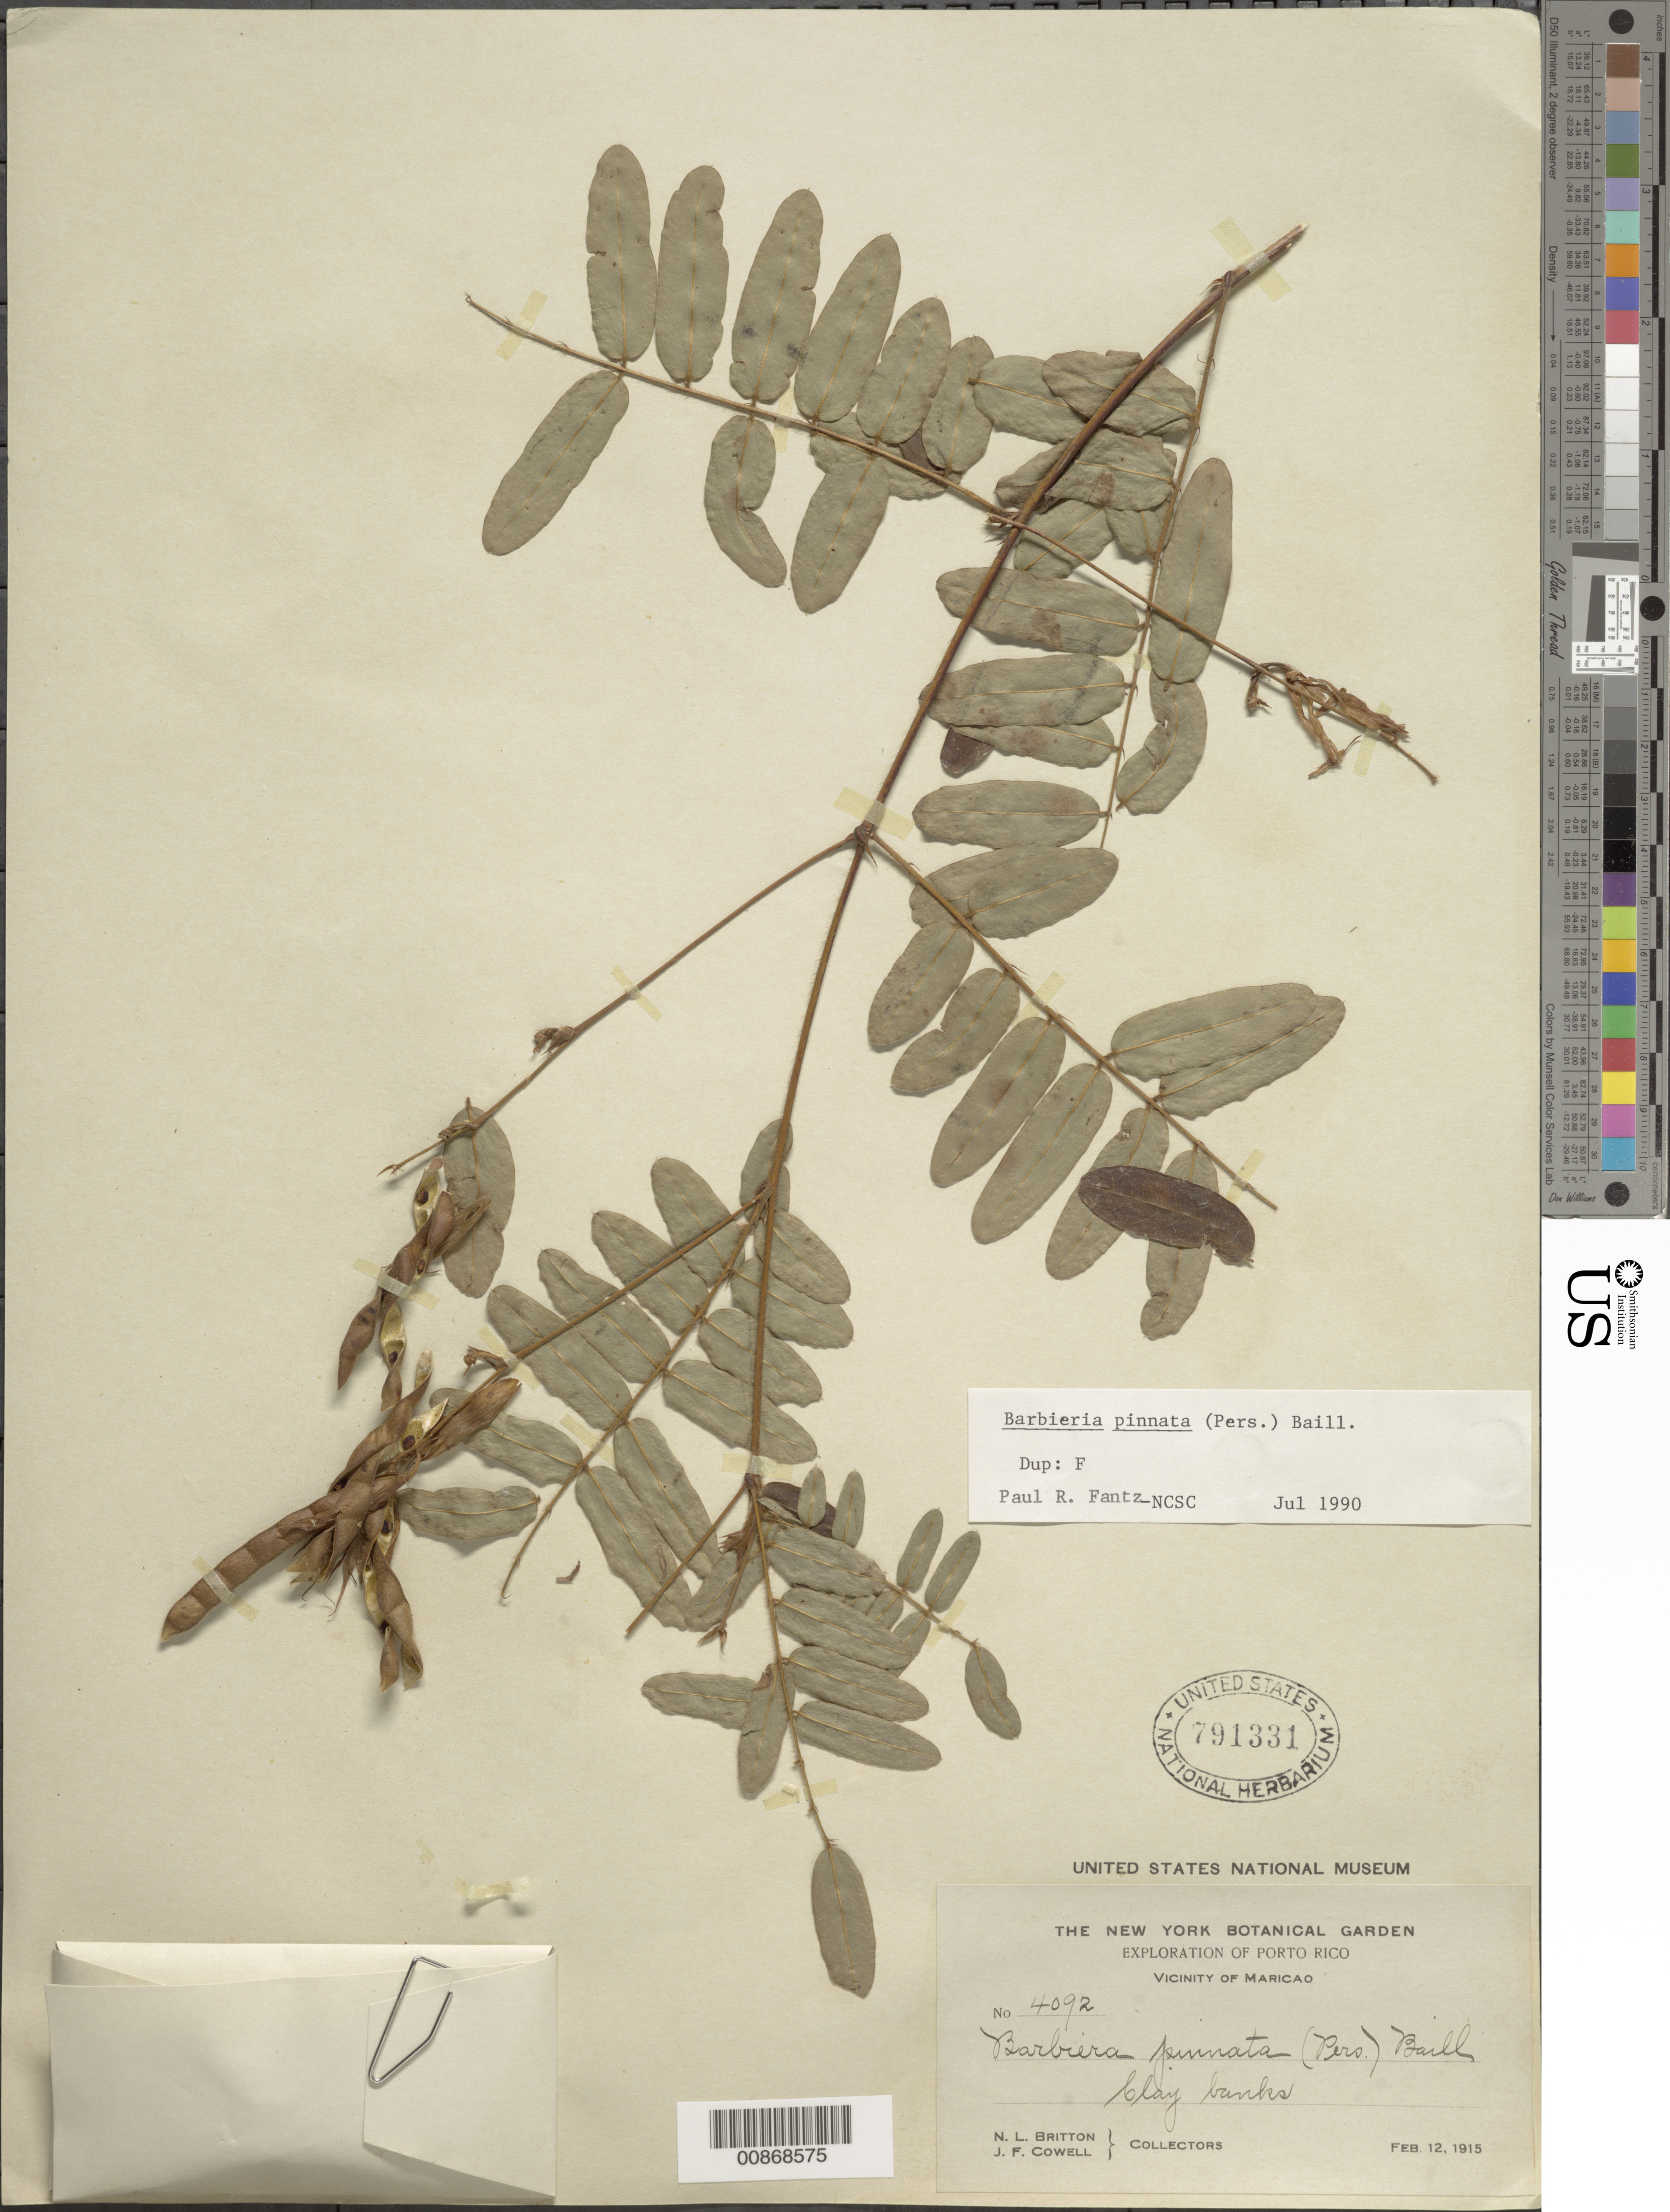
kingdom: Plantae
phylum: Tracheophyta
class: Magnoliopsida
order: Fabales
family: Fabaceae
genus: Barbieria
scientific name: Barbieria pinnata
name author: (Pers.) Baill.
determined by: Fantz, P. R., (FLAS), University of Florida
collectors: N. Britton & J. F. Cowell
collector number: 4092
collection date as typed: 12 Feb 1915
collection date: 1915-02-12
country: Puerto Rico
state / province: Maricao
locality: Vicinity of Maricao.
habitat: Clay banks.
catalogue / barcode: US 791331